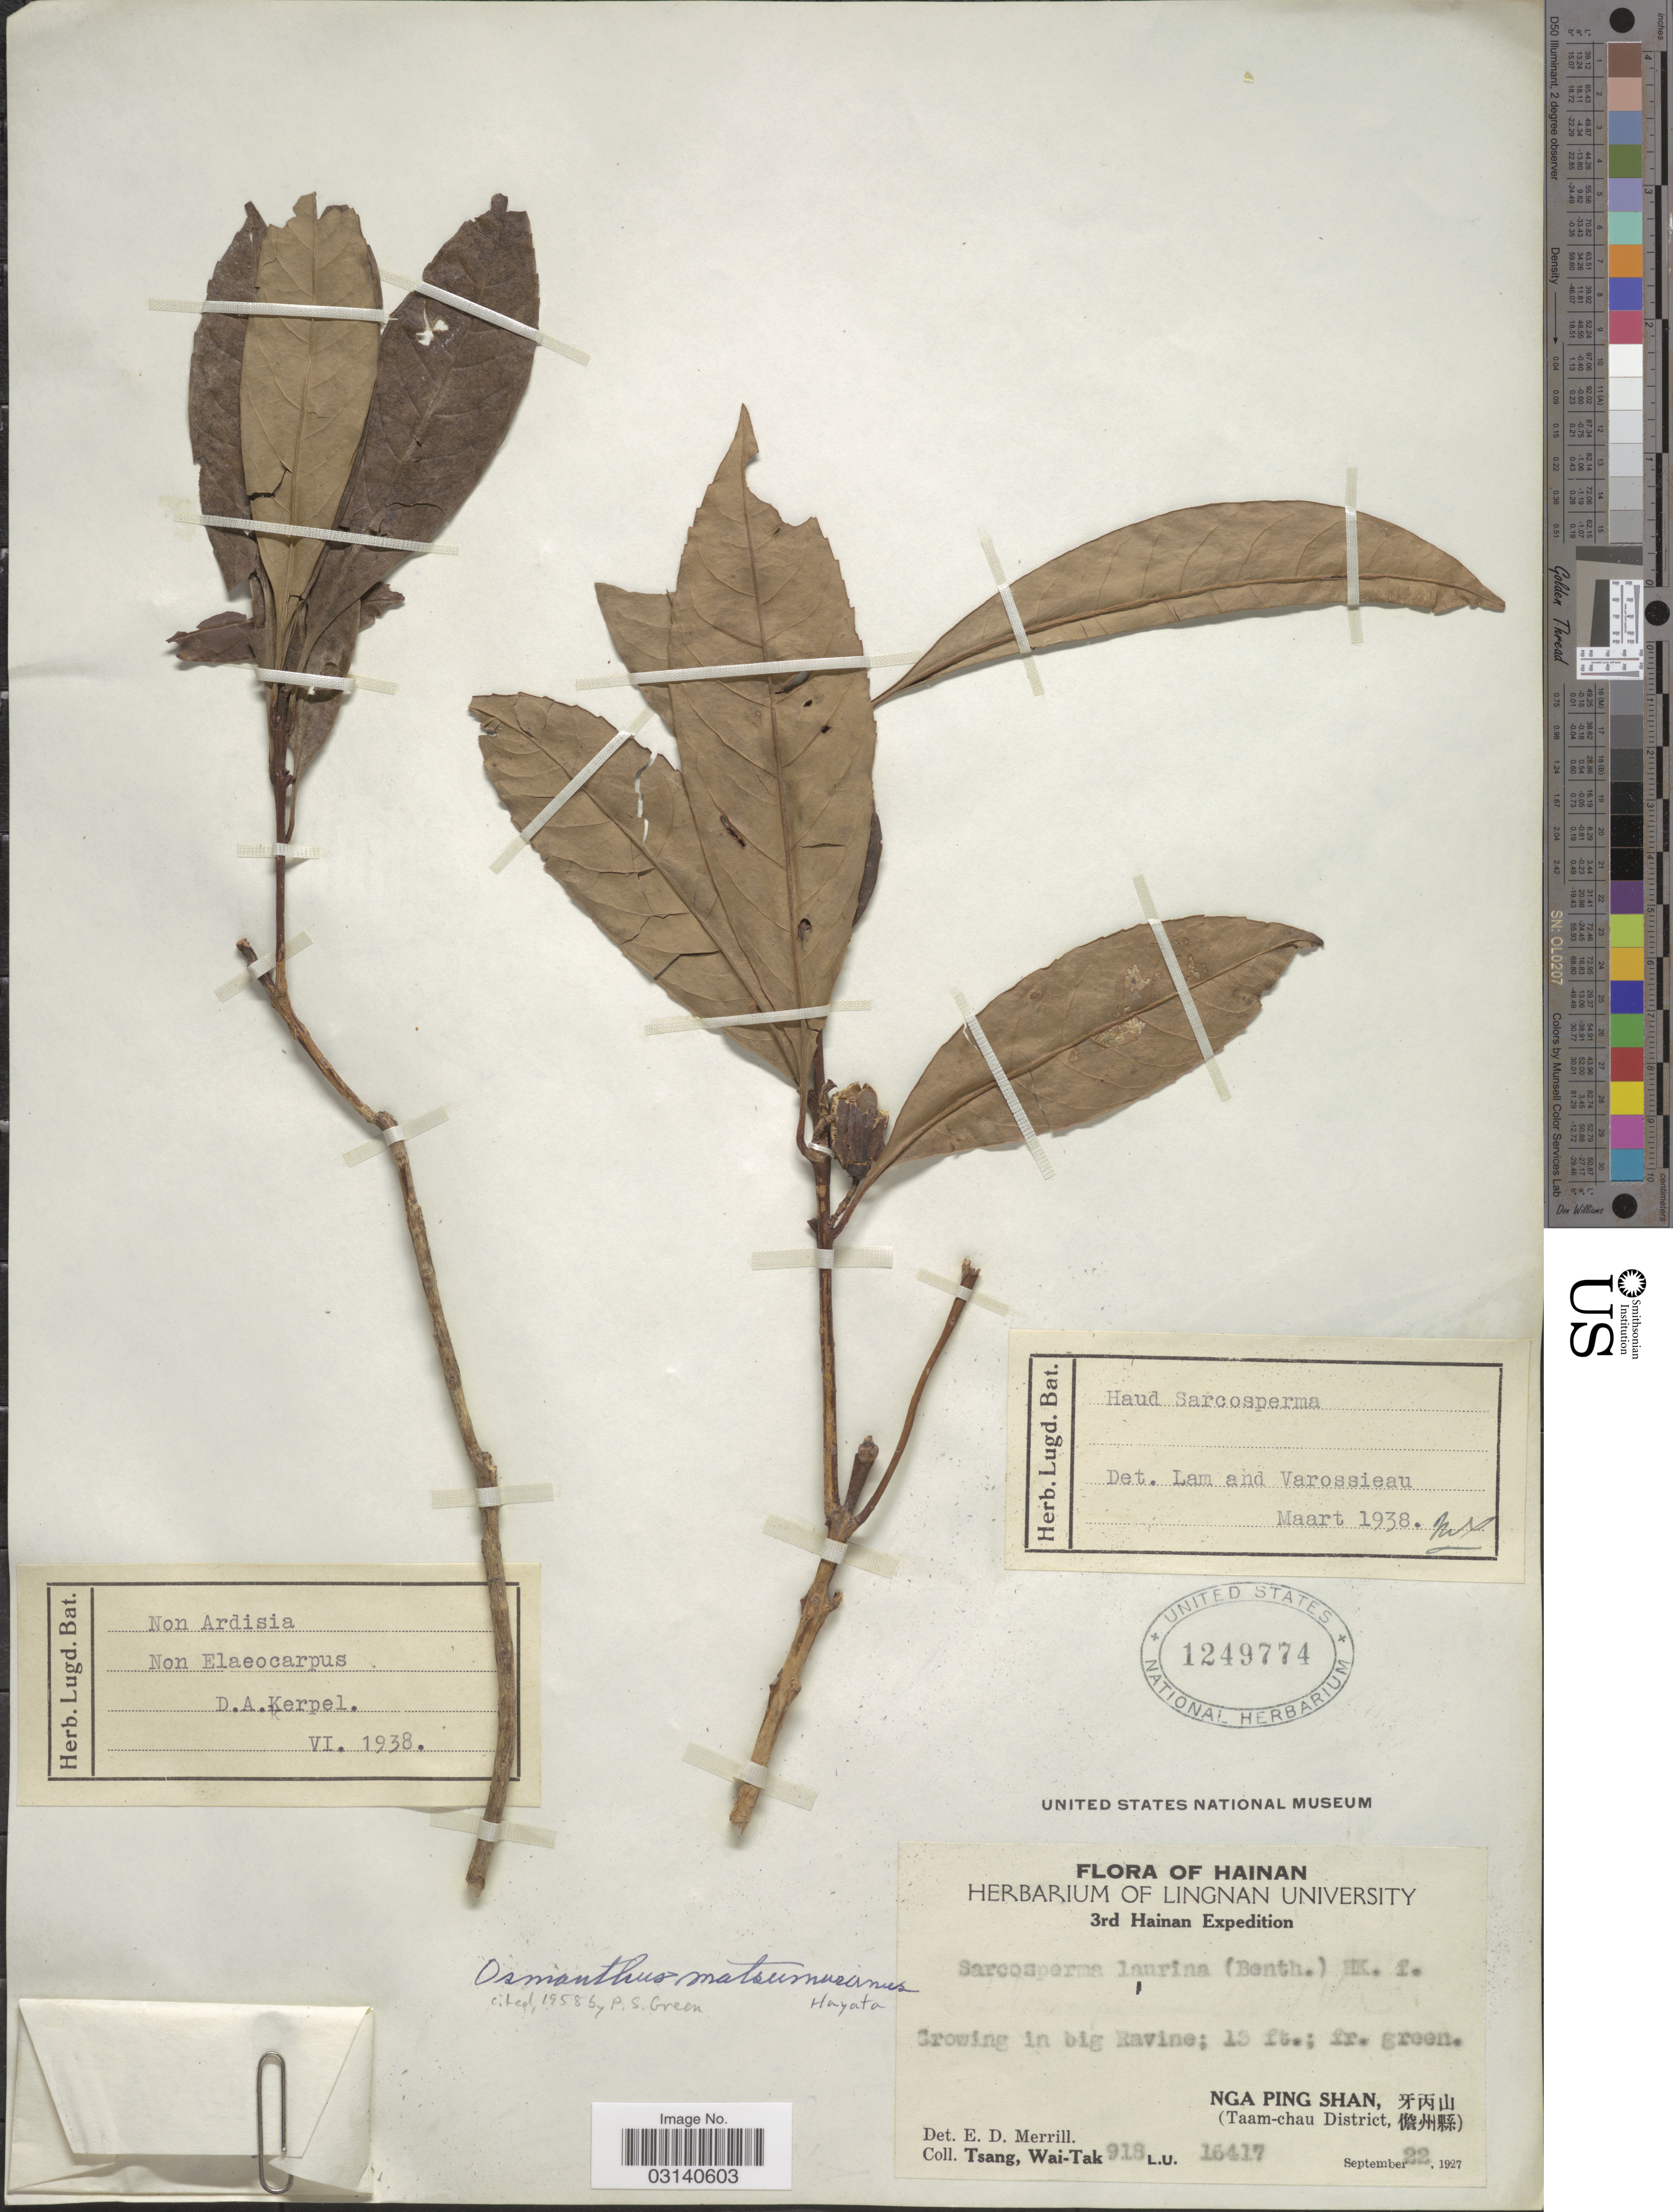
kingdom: Plantae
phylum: Tracheophyta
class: Magnoliopsida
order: Lamiales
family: Oleaceae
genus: Osmanthus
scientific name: Osmanthus matsumuranus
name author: Hayata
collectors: W. T. Tsang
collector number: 918/ L.U. 16417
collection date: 1927-09-22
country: China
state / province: Hainan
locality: Hainan, Nga Ping Shan, (Taam-chau District).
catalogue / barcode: US 1249774